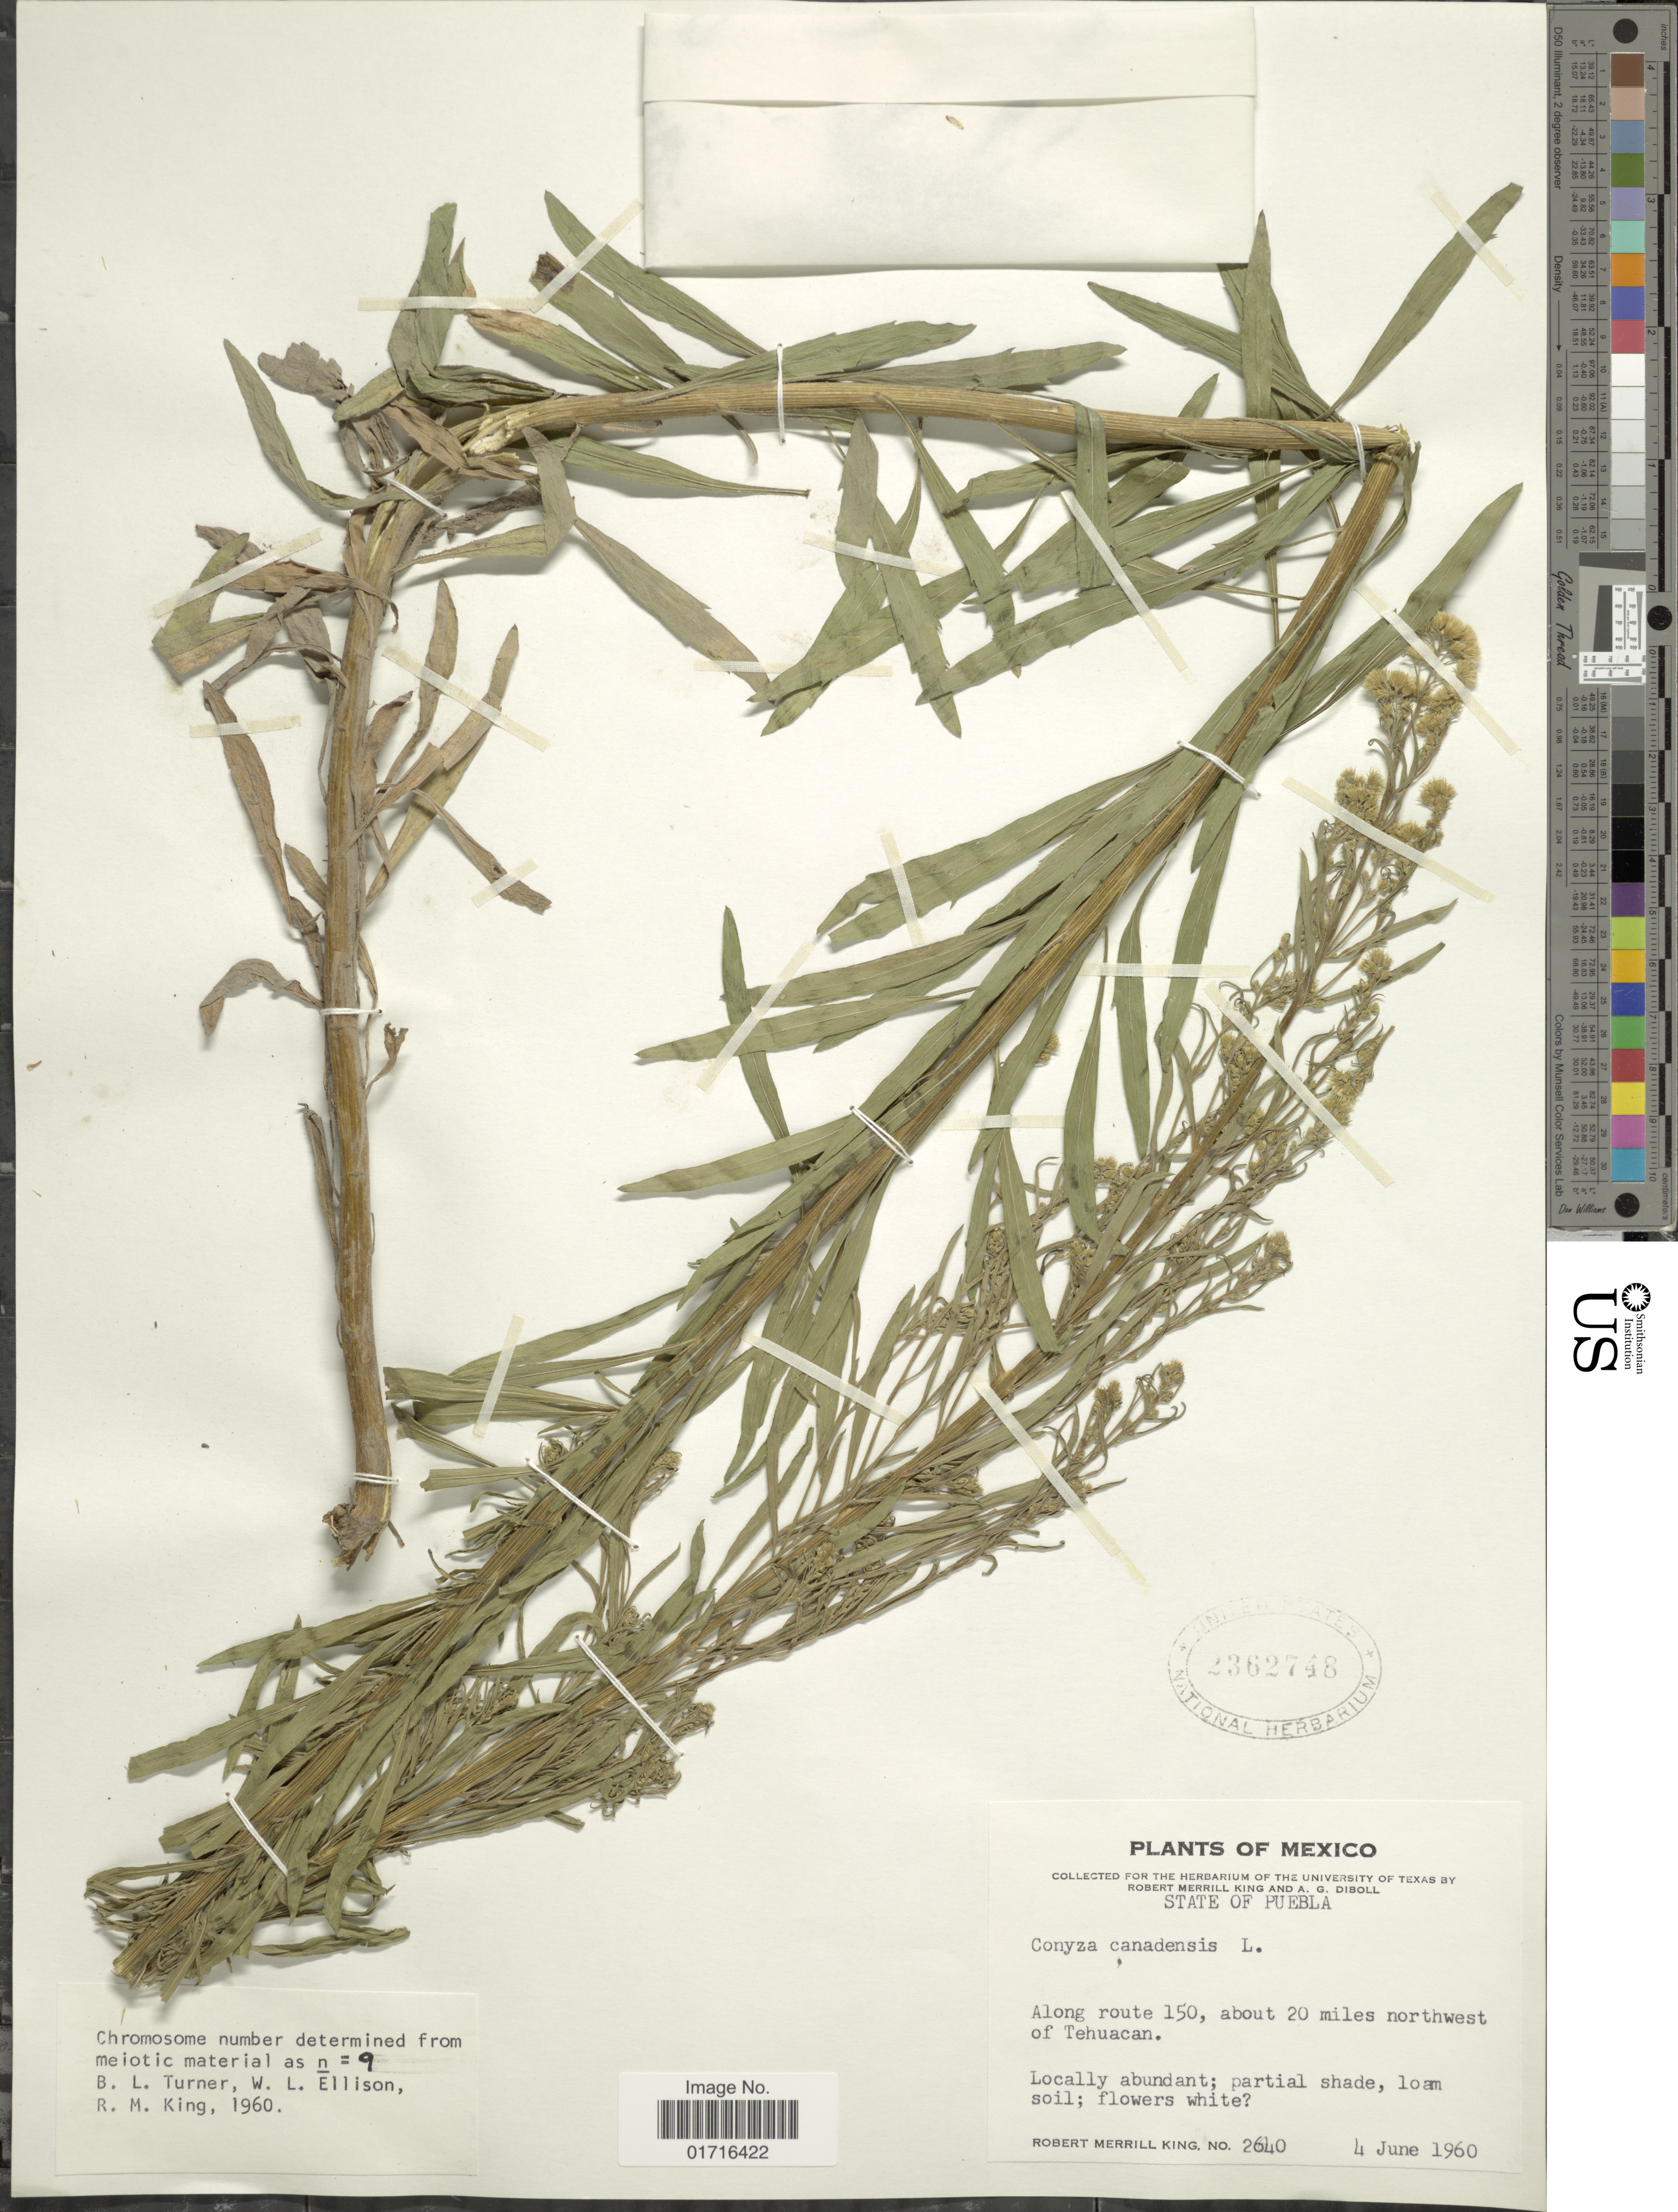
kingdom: Plantae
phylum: Tracheophyta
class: Magnoliopsida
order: Asterales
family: Asteraceae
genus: Conyza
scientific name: Conyza canadensis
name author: (L.) Cronq.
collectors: R. M. King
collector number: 2640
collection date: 1960-06-04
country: Mexico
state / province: Puebla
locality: Along route 150, about 20 miles northwest of Tehuacan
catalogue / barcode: US 2362748